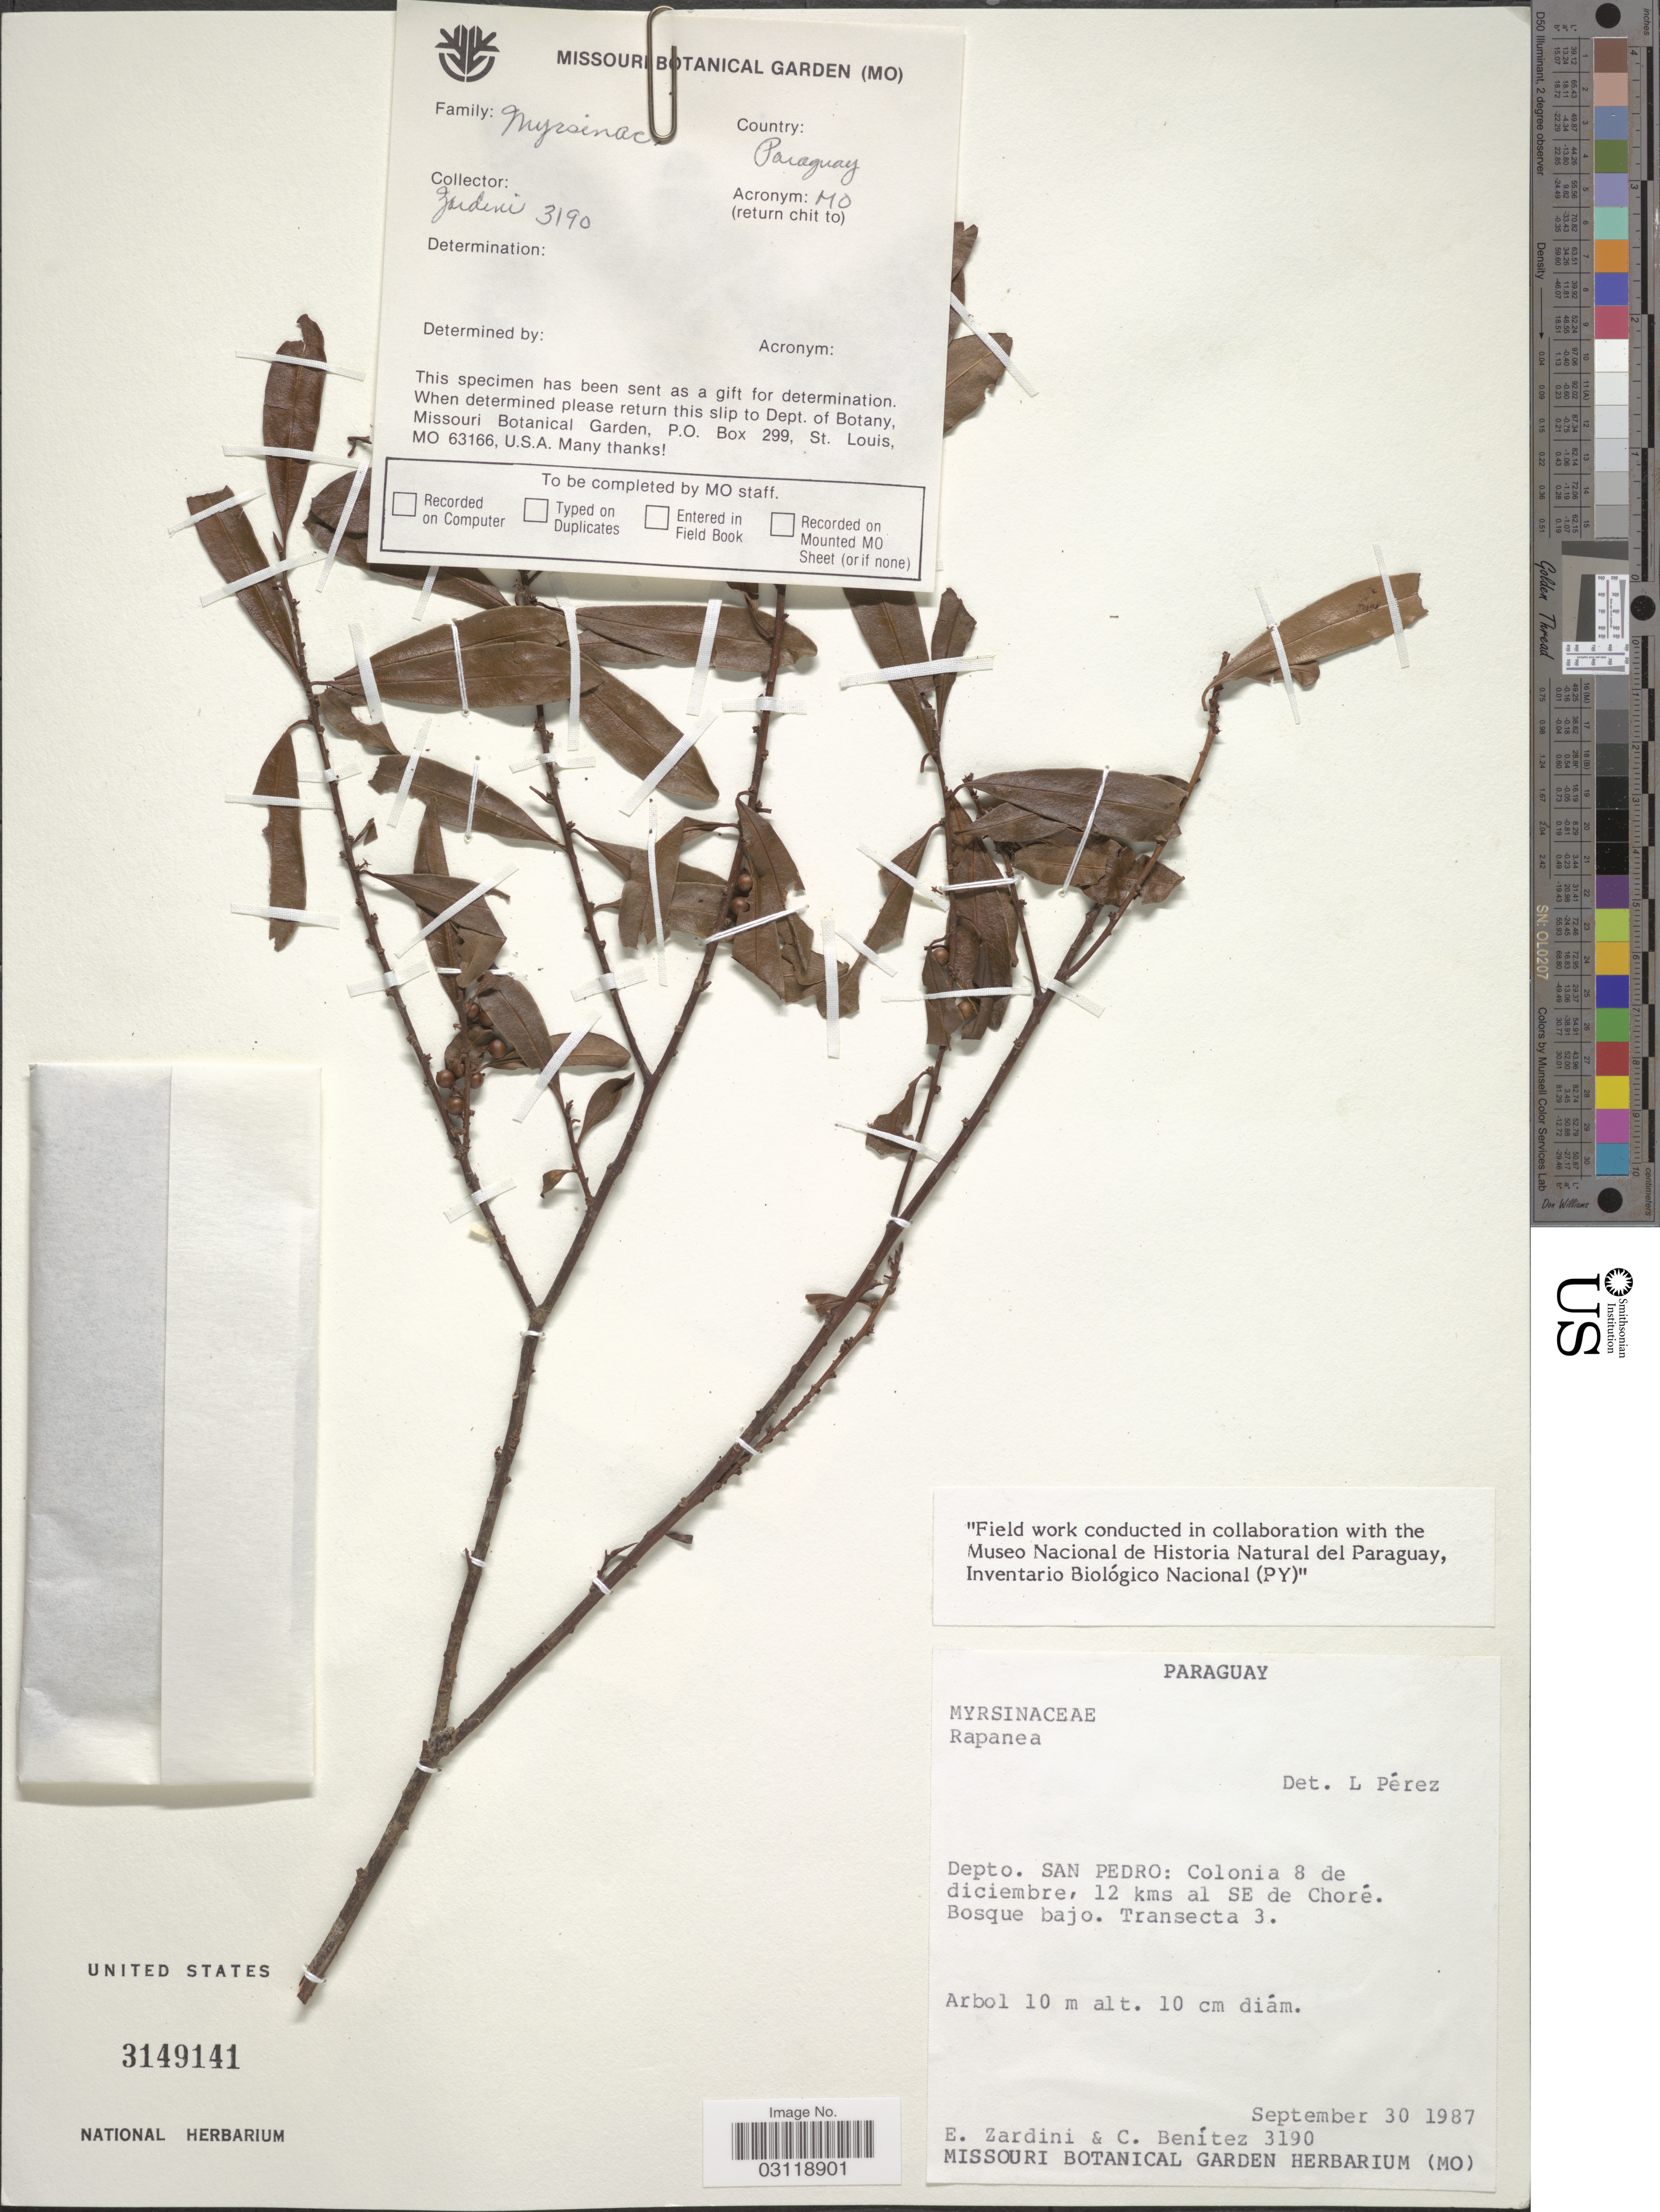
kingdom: Plantae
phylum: Tracheophyta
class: Magnoliopsida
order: Ericales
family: Primulaceae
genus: Rapanea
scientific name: Rapanea sp.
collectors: E. Zardini & C. Benítez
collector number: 3190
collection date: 1987-09-30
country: Paraguay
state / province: San Pedro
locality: Depto. San Pedro: Colonia 8 de diciembre, 12 kms al SE de Choré. Transecta 3.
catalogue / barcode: US 3149141